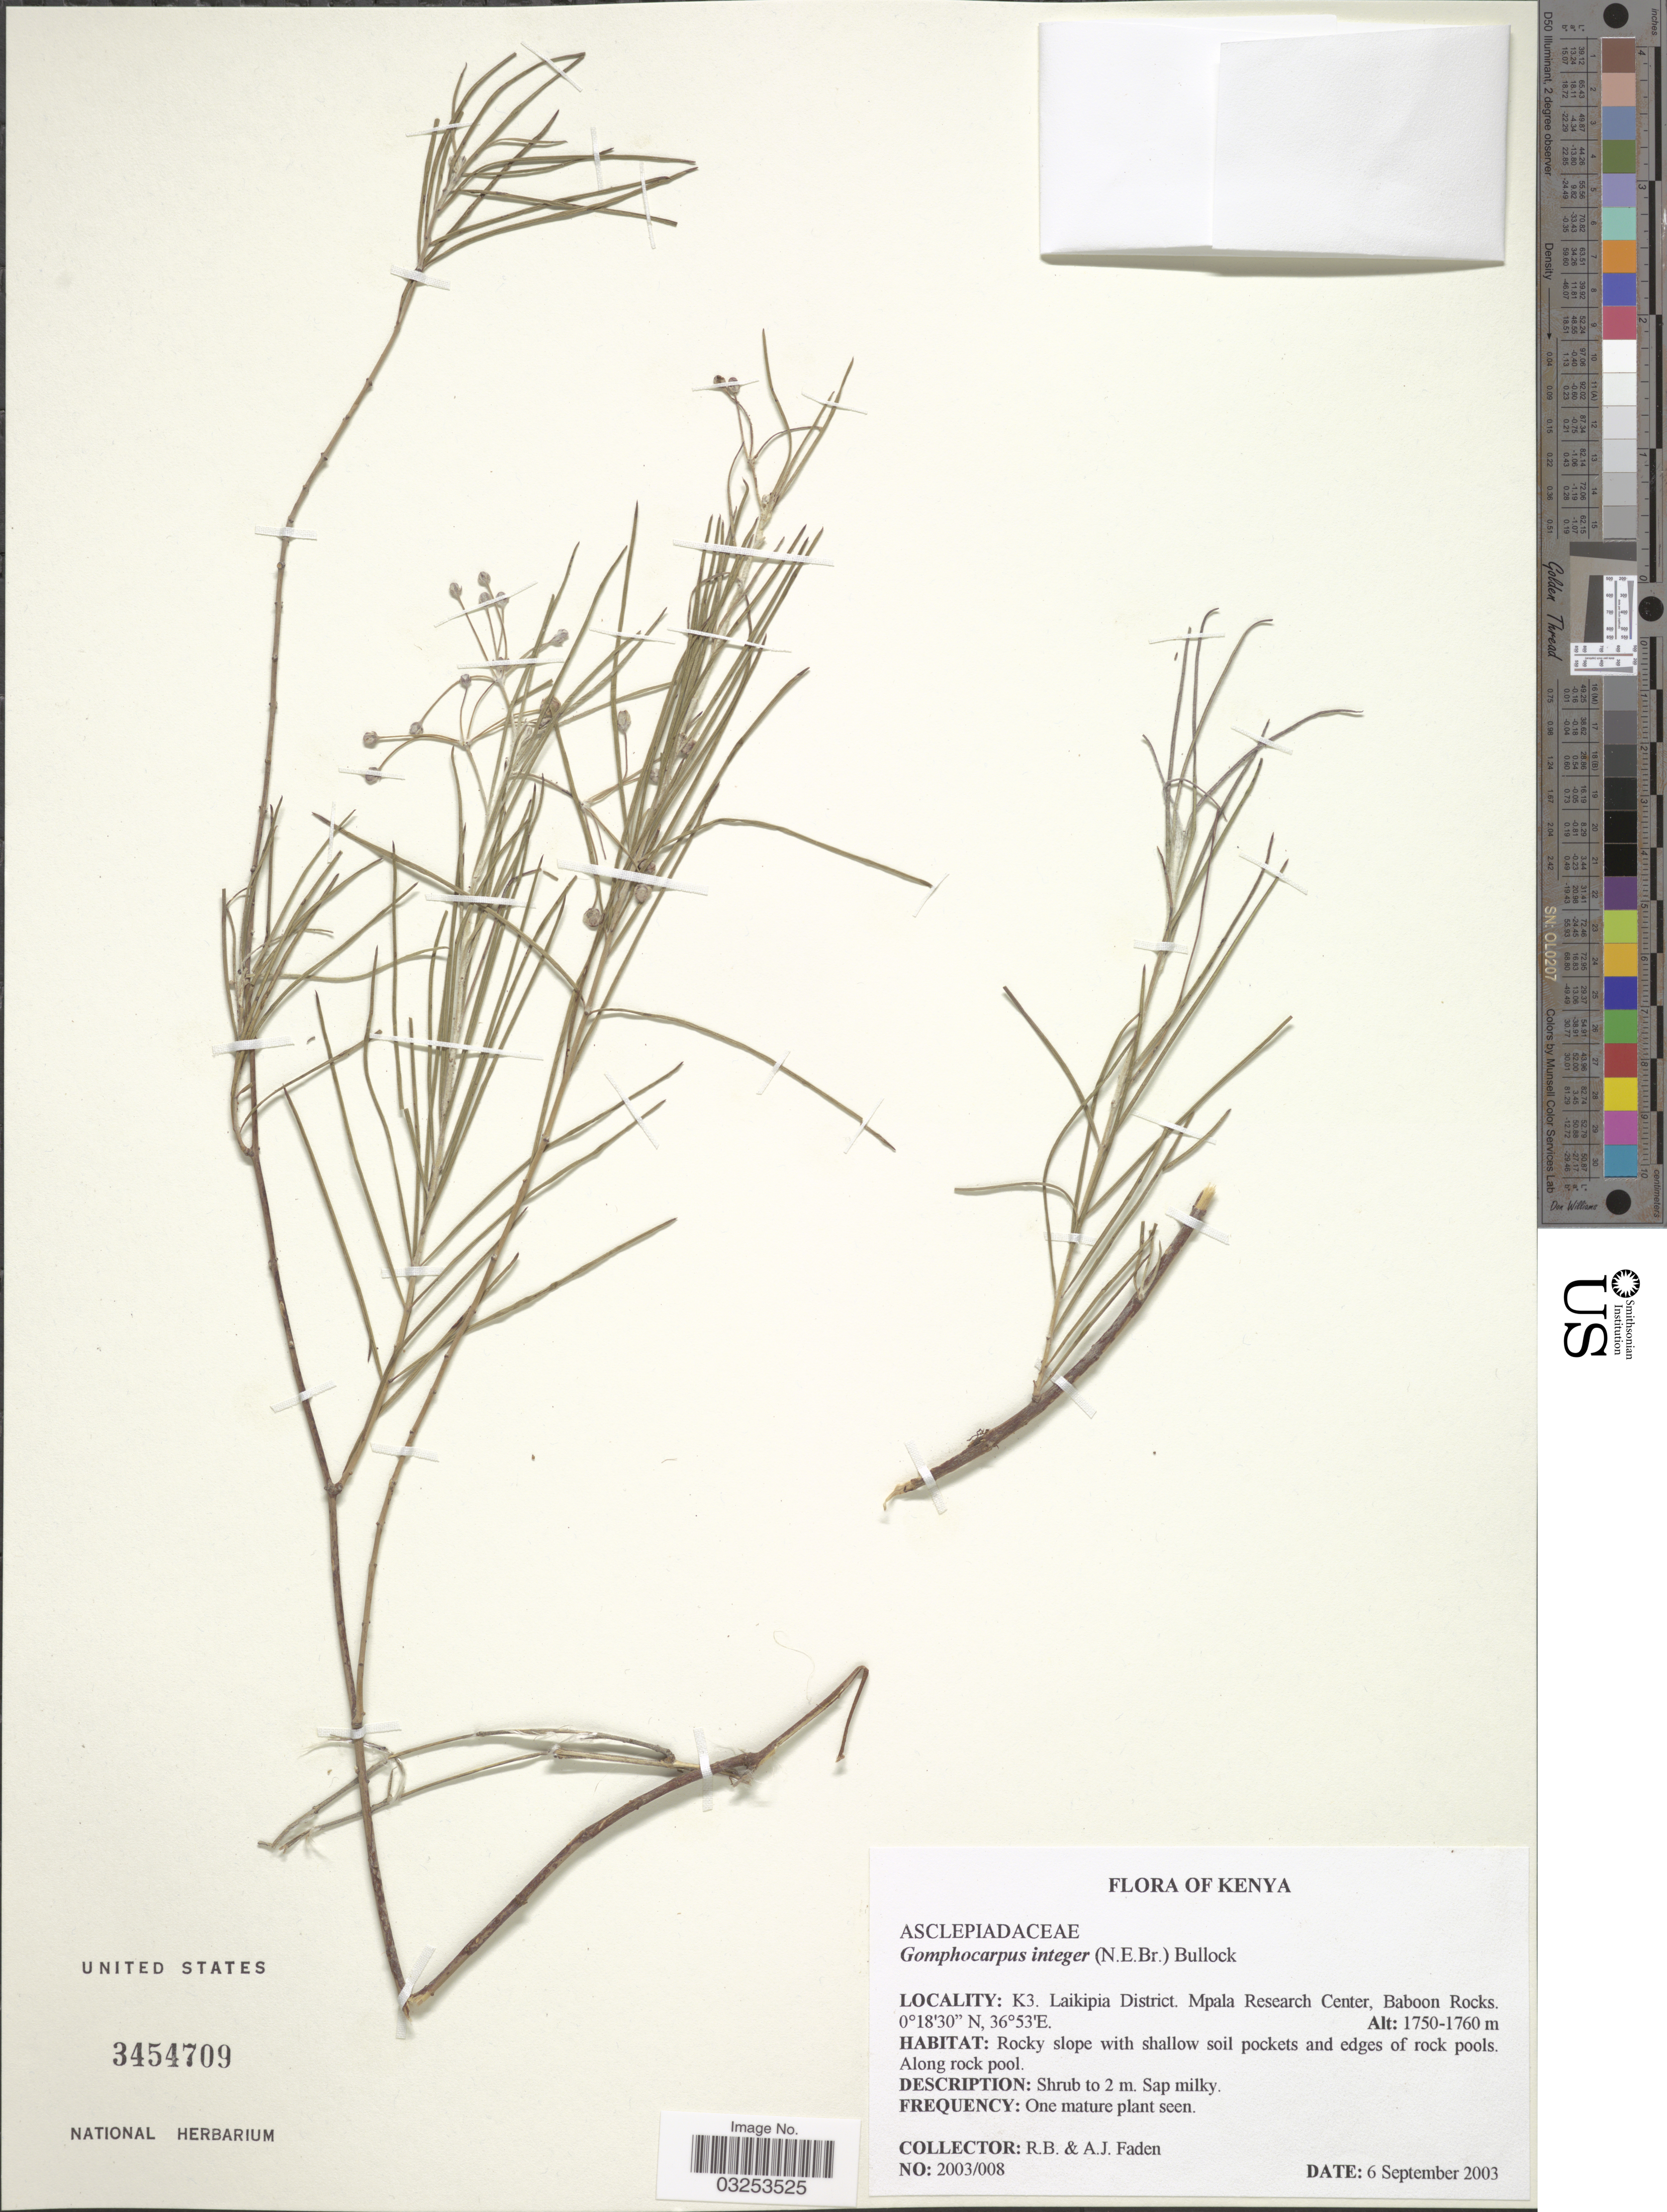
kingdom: Plantae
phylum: Tracheophyta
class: Magnoliopsida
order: Gentianales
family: Apocynaceae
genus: Gomphocarpus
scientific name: Gomphocarpus integer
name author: (N.E. Br.) Bullock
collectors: R. B. Faden & A. J. Faden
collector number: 2003/008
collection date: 2003-09-06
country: Kenya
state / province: Laikipia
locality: K3. Laikipia District. Mpala Research Center, Baboon Rocks.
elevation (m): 1750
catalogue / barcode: US 3454709